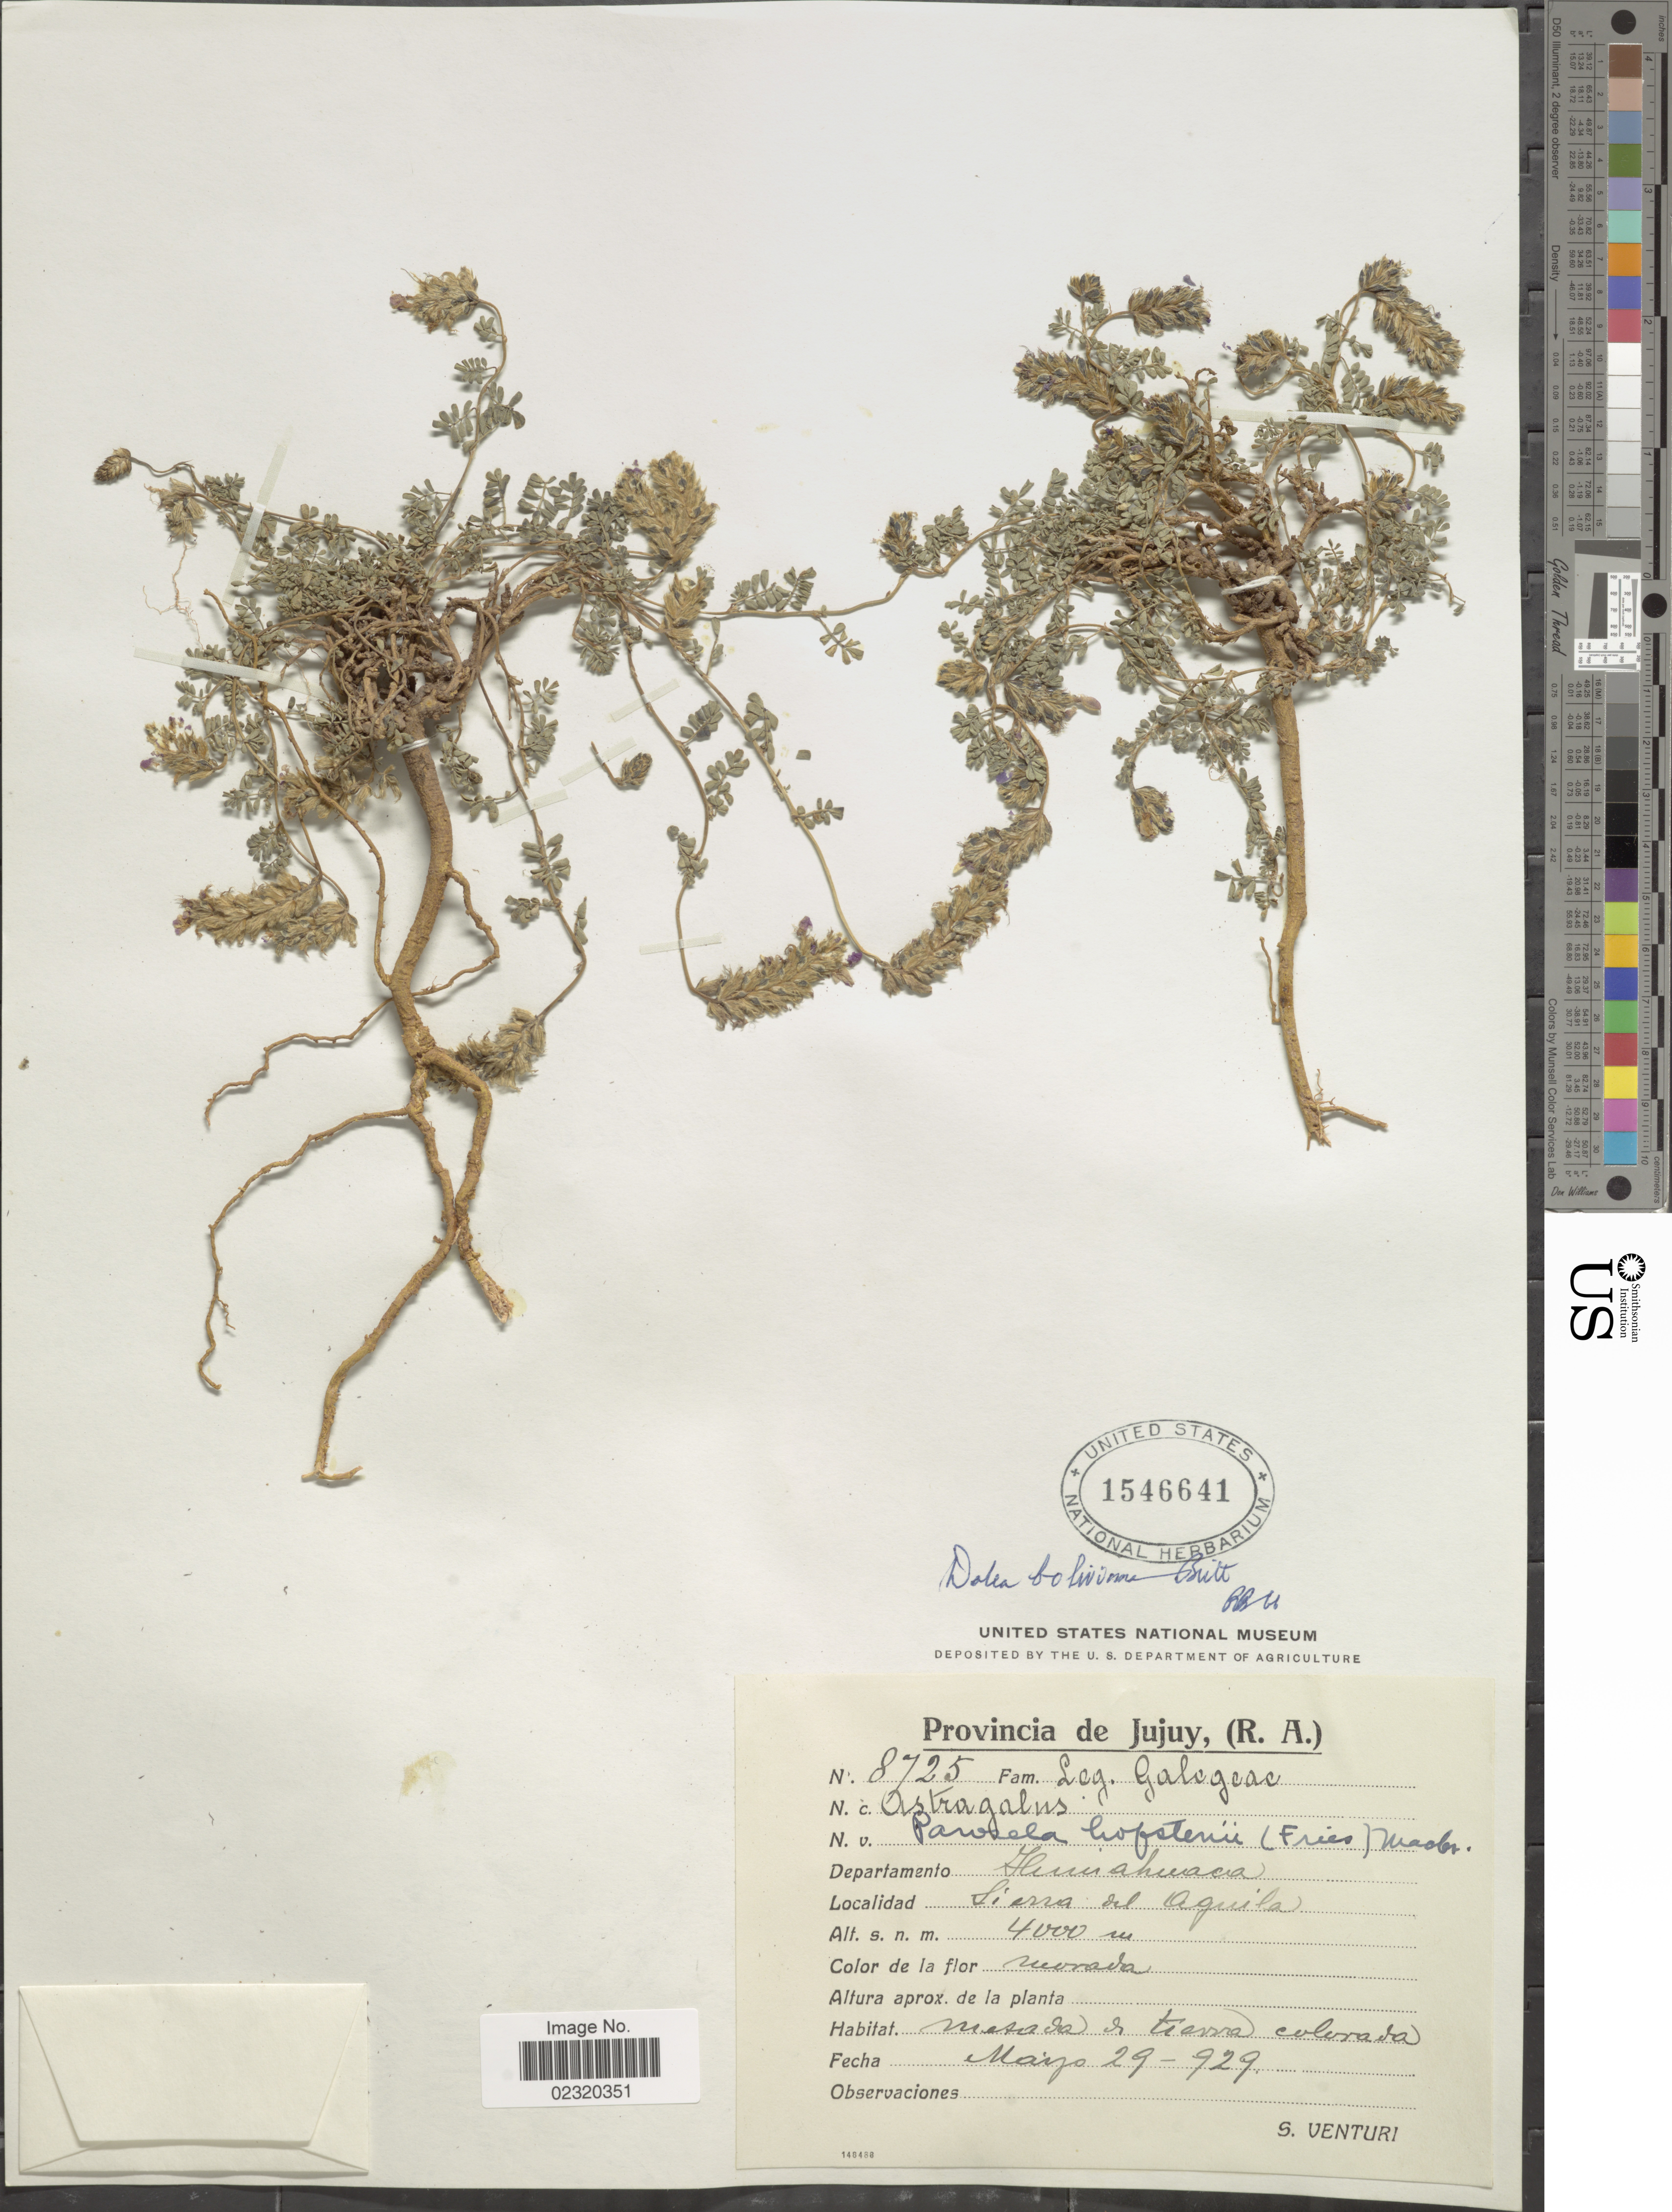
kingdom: Plantae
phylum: Tracheophyta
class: Magnoliopsida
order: Fabales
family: Fabaceae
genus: Dalea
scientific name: Dalea boliviana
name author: Britton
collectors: S. Venturi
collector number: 8725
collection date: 1929-03-29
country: Argentina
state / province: Jujuy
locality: (R.A.), Departamento Humahuaca, Sierra del Aguila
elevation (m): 4000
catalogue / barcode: US 1546641